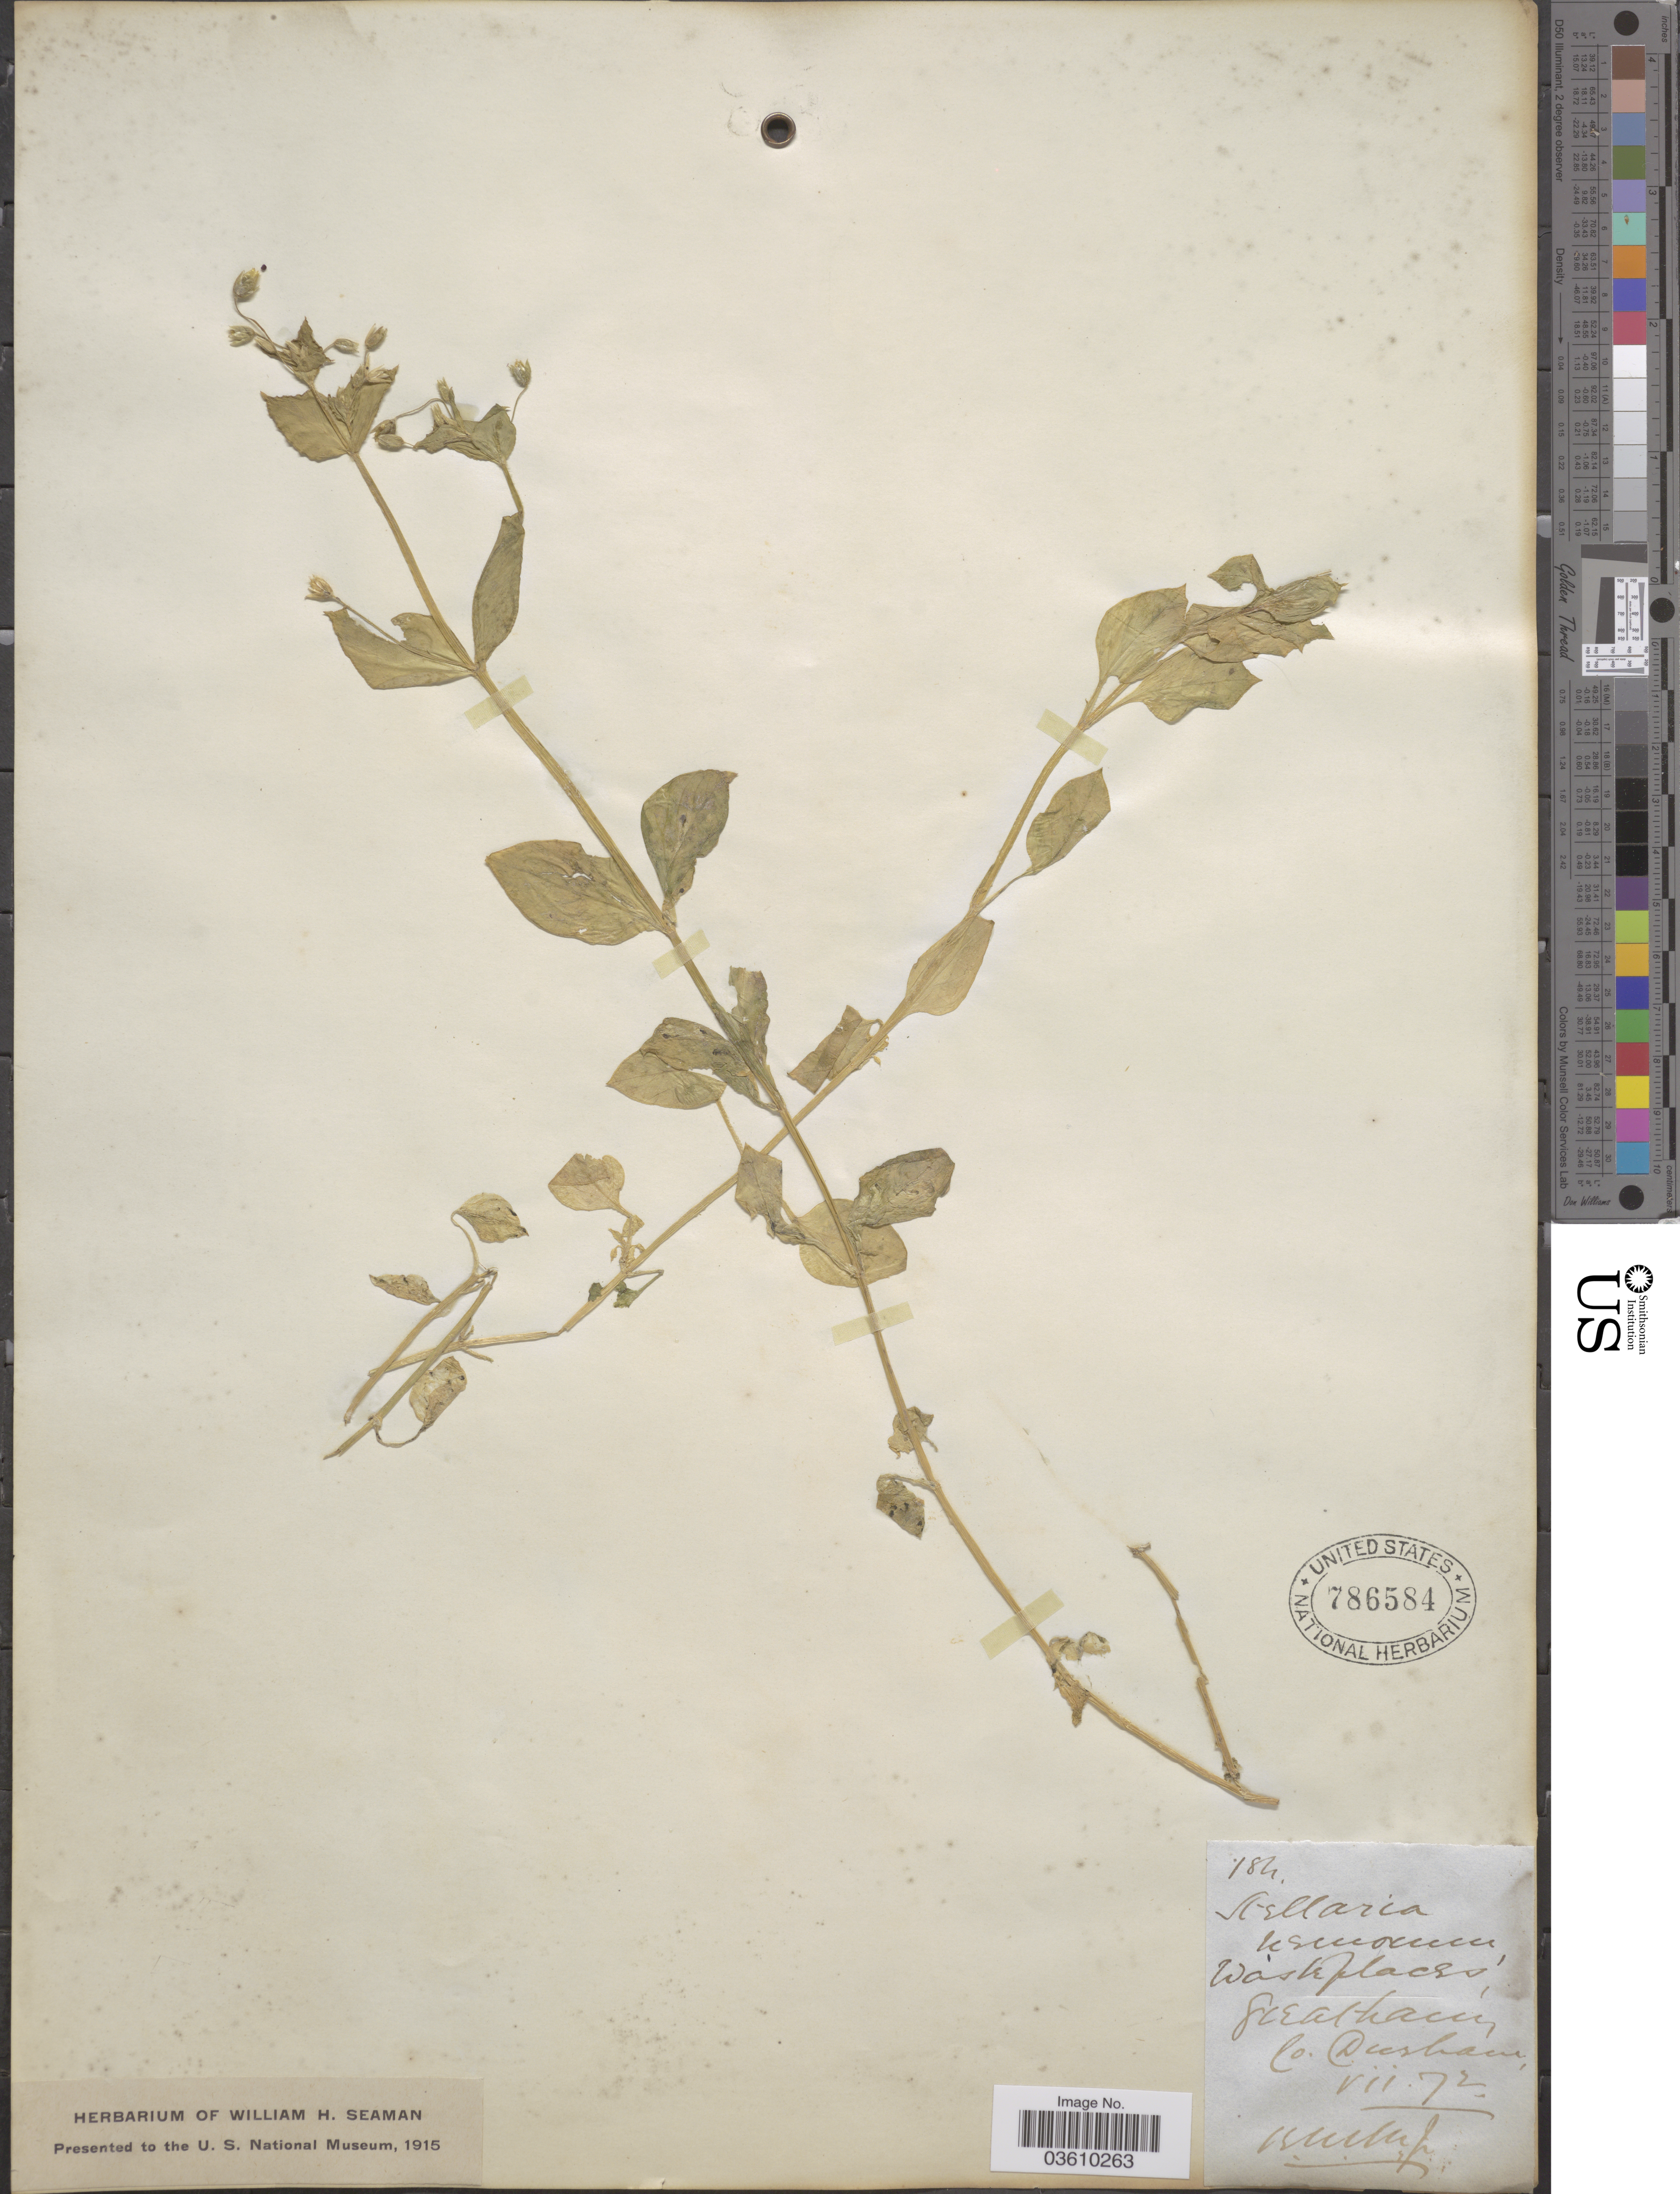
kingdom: Plantae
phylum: Tracheophyta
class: Magnoliopsida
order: Caryophyllales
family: Caryophyllaceae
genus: Stellaria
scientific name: Stellaria nemorum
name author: L.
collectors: B.M.M. Jr.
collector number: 784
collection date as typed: Transcribed d/m/y: /7/72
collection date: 1872-07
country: United Kingdom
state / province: England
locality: Waste places, Greatham Co. Durham.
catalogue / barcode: US 786584